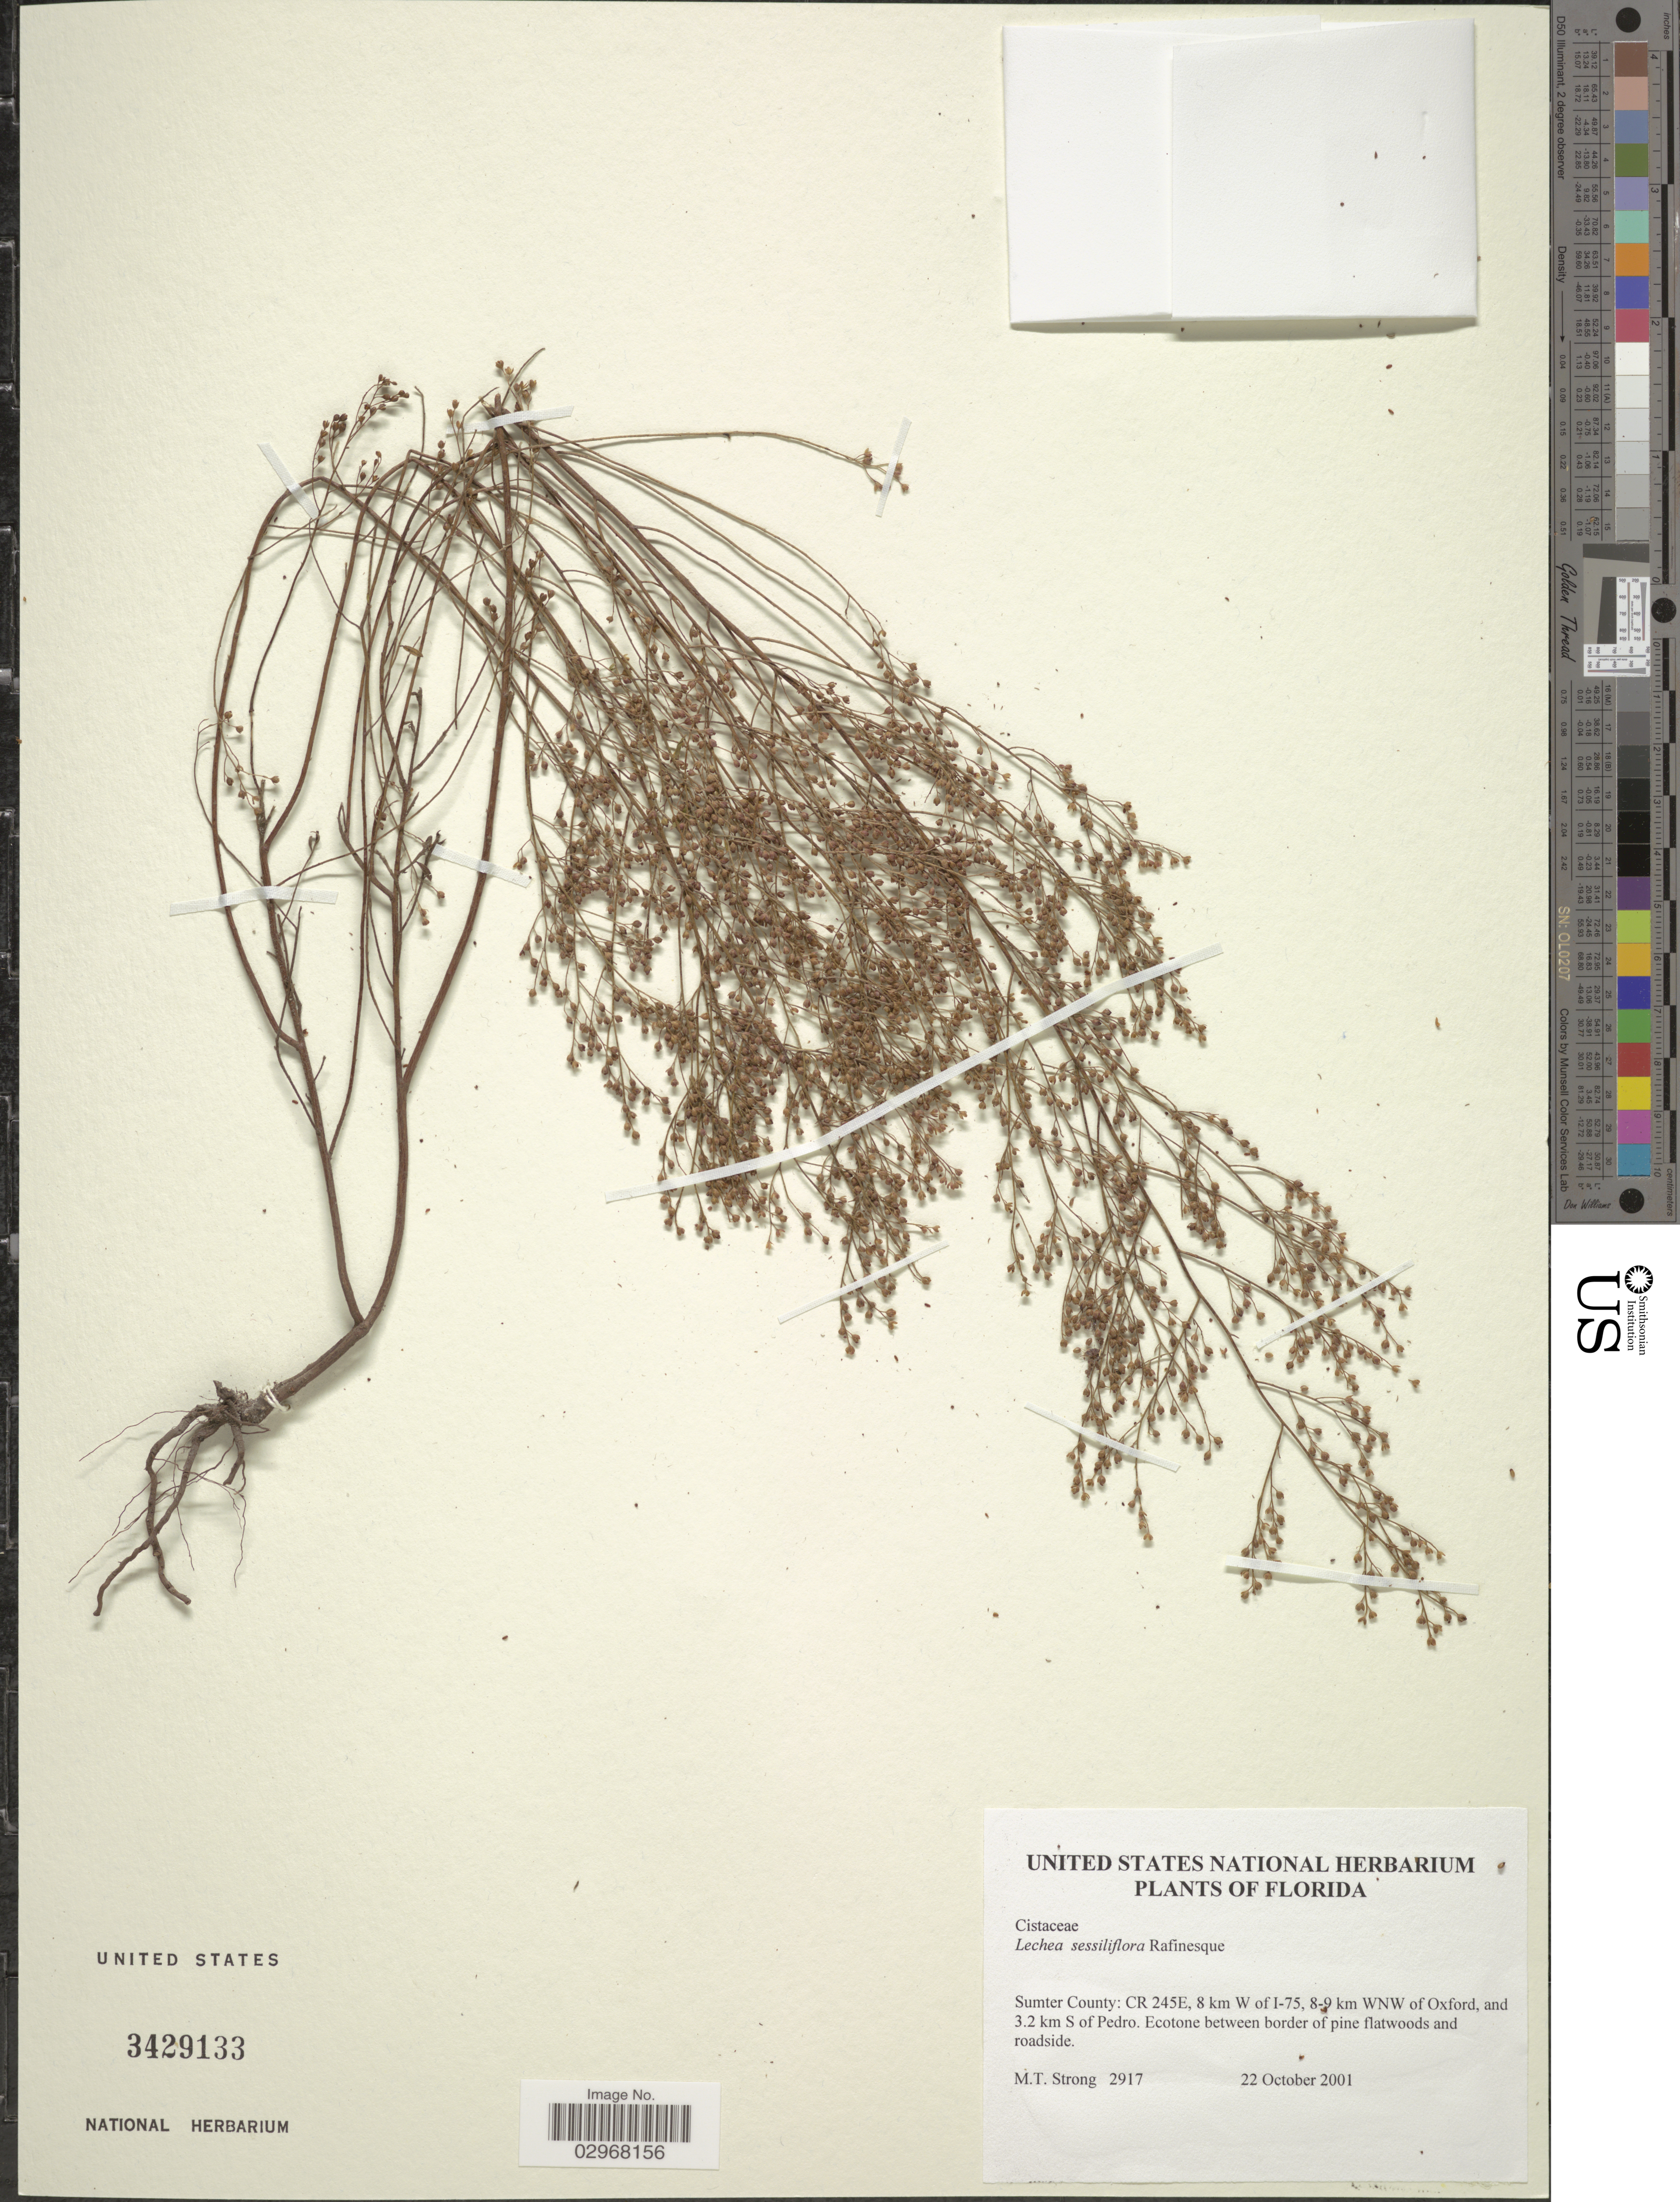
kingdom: Plantae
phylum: Tracheophyta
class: Magnoliopsida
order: Malvales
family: Cistaceae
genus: Lechea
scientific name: Lechea sessiliflora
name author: Raf.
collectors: M. T. Strong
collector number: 2917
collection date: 2001-10-22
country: United States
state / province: Florida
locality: Sumter County: CR 245E, 8 km W of 1-75, 8-9 km WNW of Oxford, and 3.2 km S of Pedro.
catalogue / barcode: US 3429133